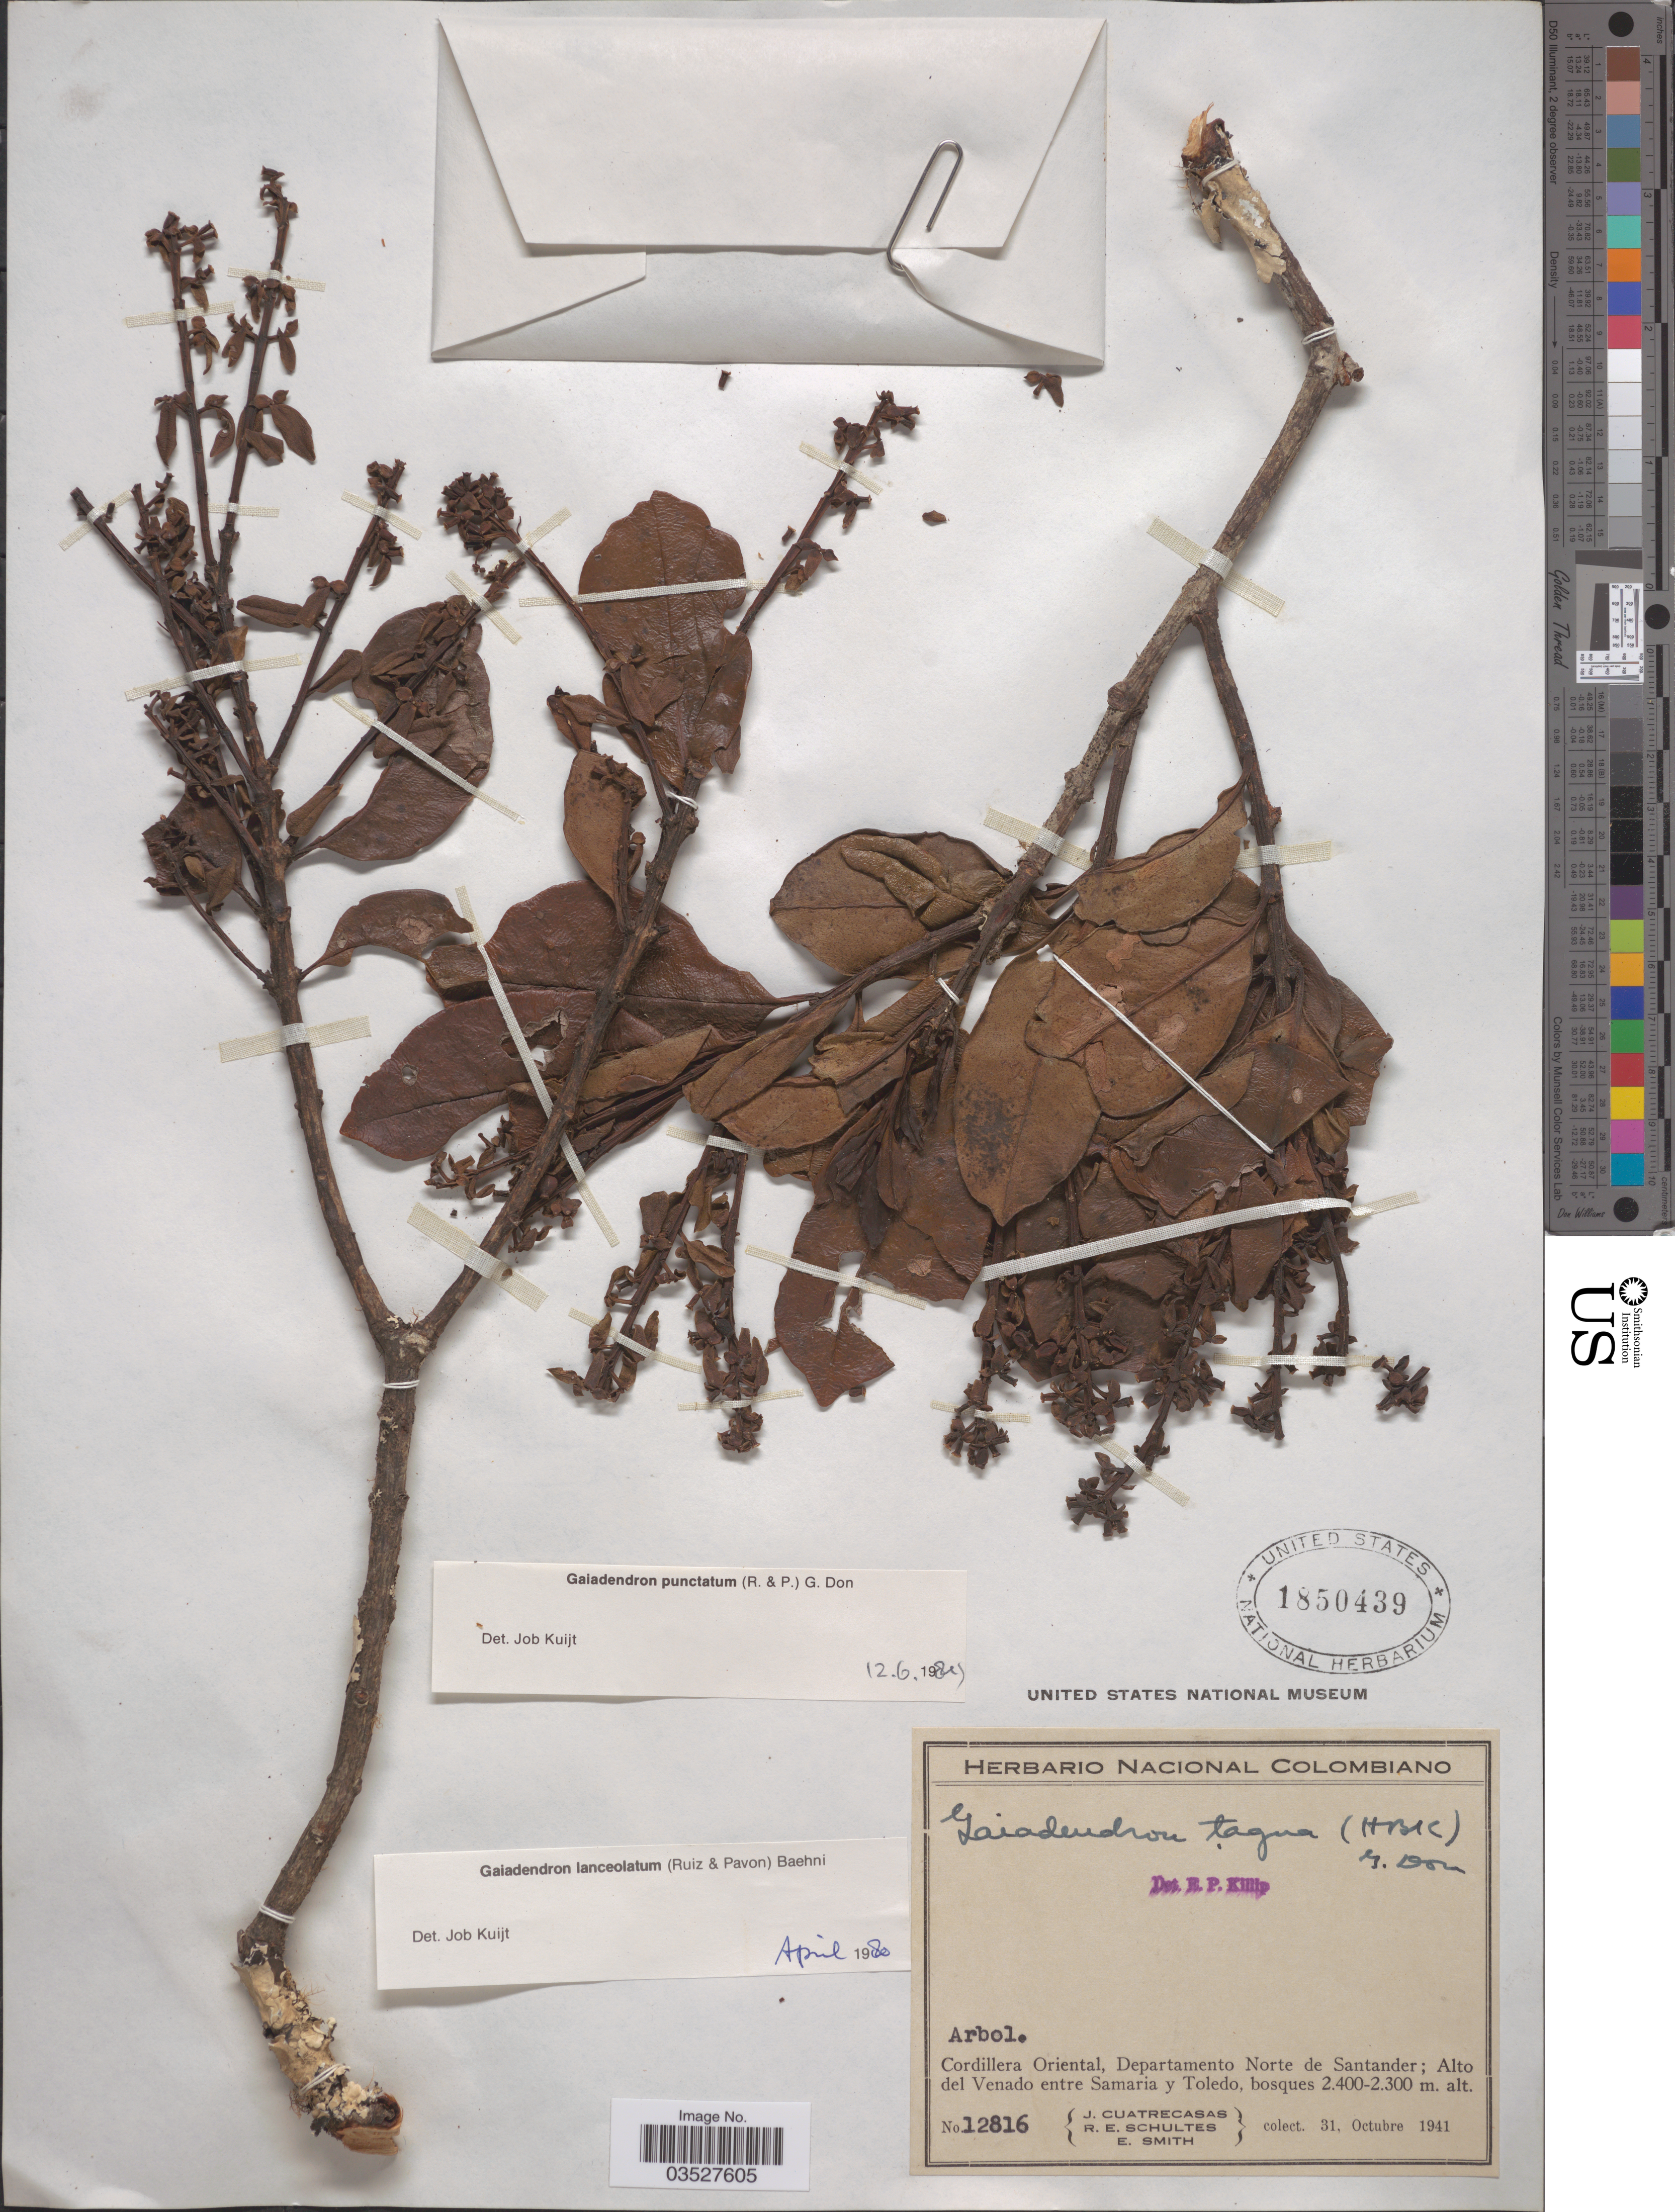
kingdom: Plantae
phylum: Tracheophyta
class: Magnoliopsida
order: Santalales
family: Loranthaceae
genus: Gaiadendron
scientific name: Gaiadendron punctatum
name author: (Ruiz & Pav.) G. Don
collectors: J. Cuatrecasas, R. E. Schultes & E. Smith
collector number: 12816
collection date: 1941-10-31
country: Colombia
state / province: Norte de Santander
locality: Cordillera Oriental, Departamento Norte de Santander; Alto del Venado entre Samaria y Toledo.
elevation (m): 2300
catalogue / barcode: US 1850439